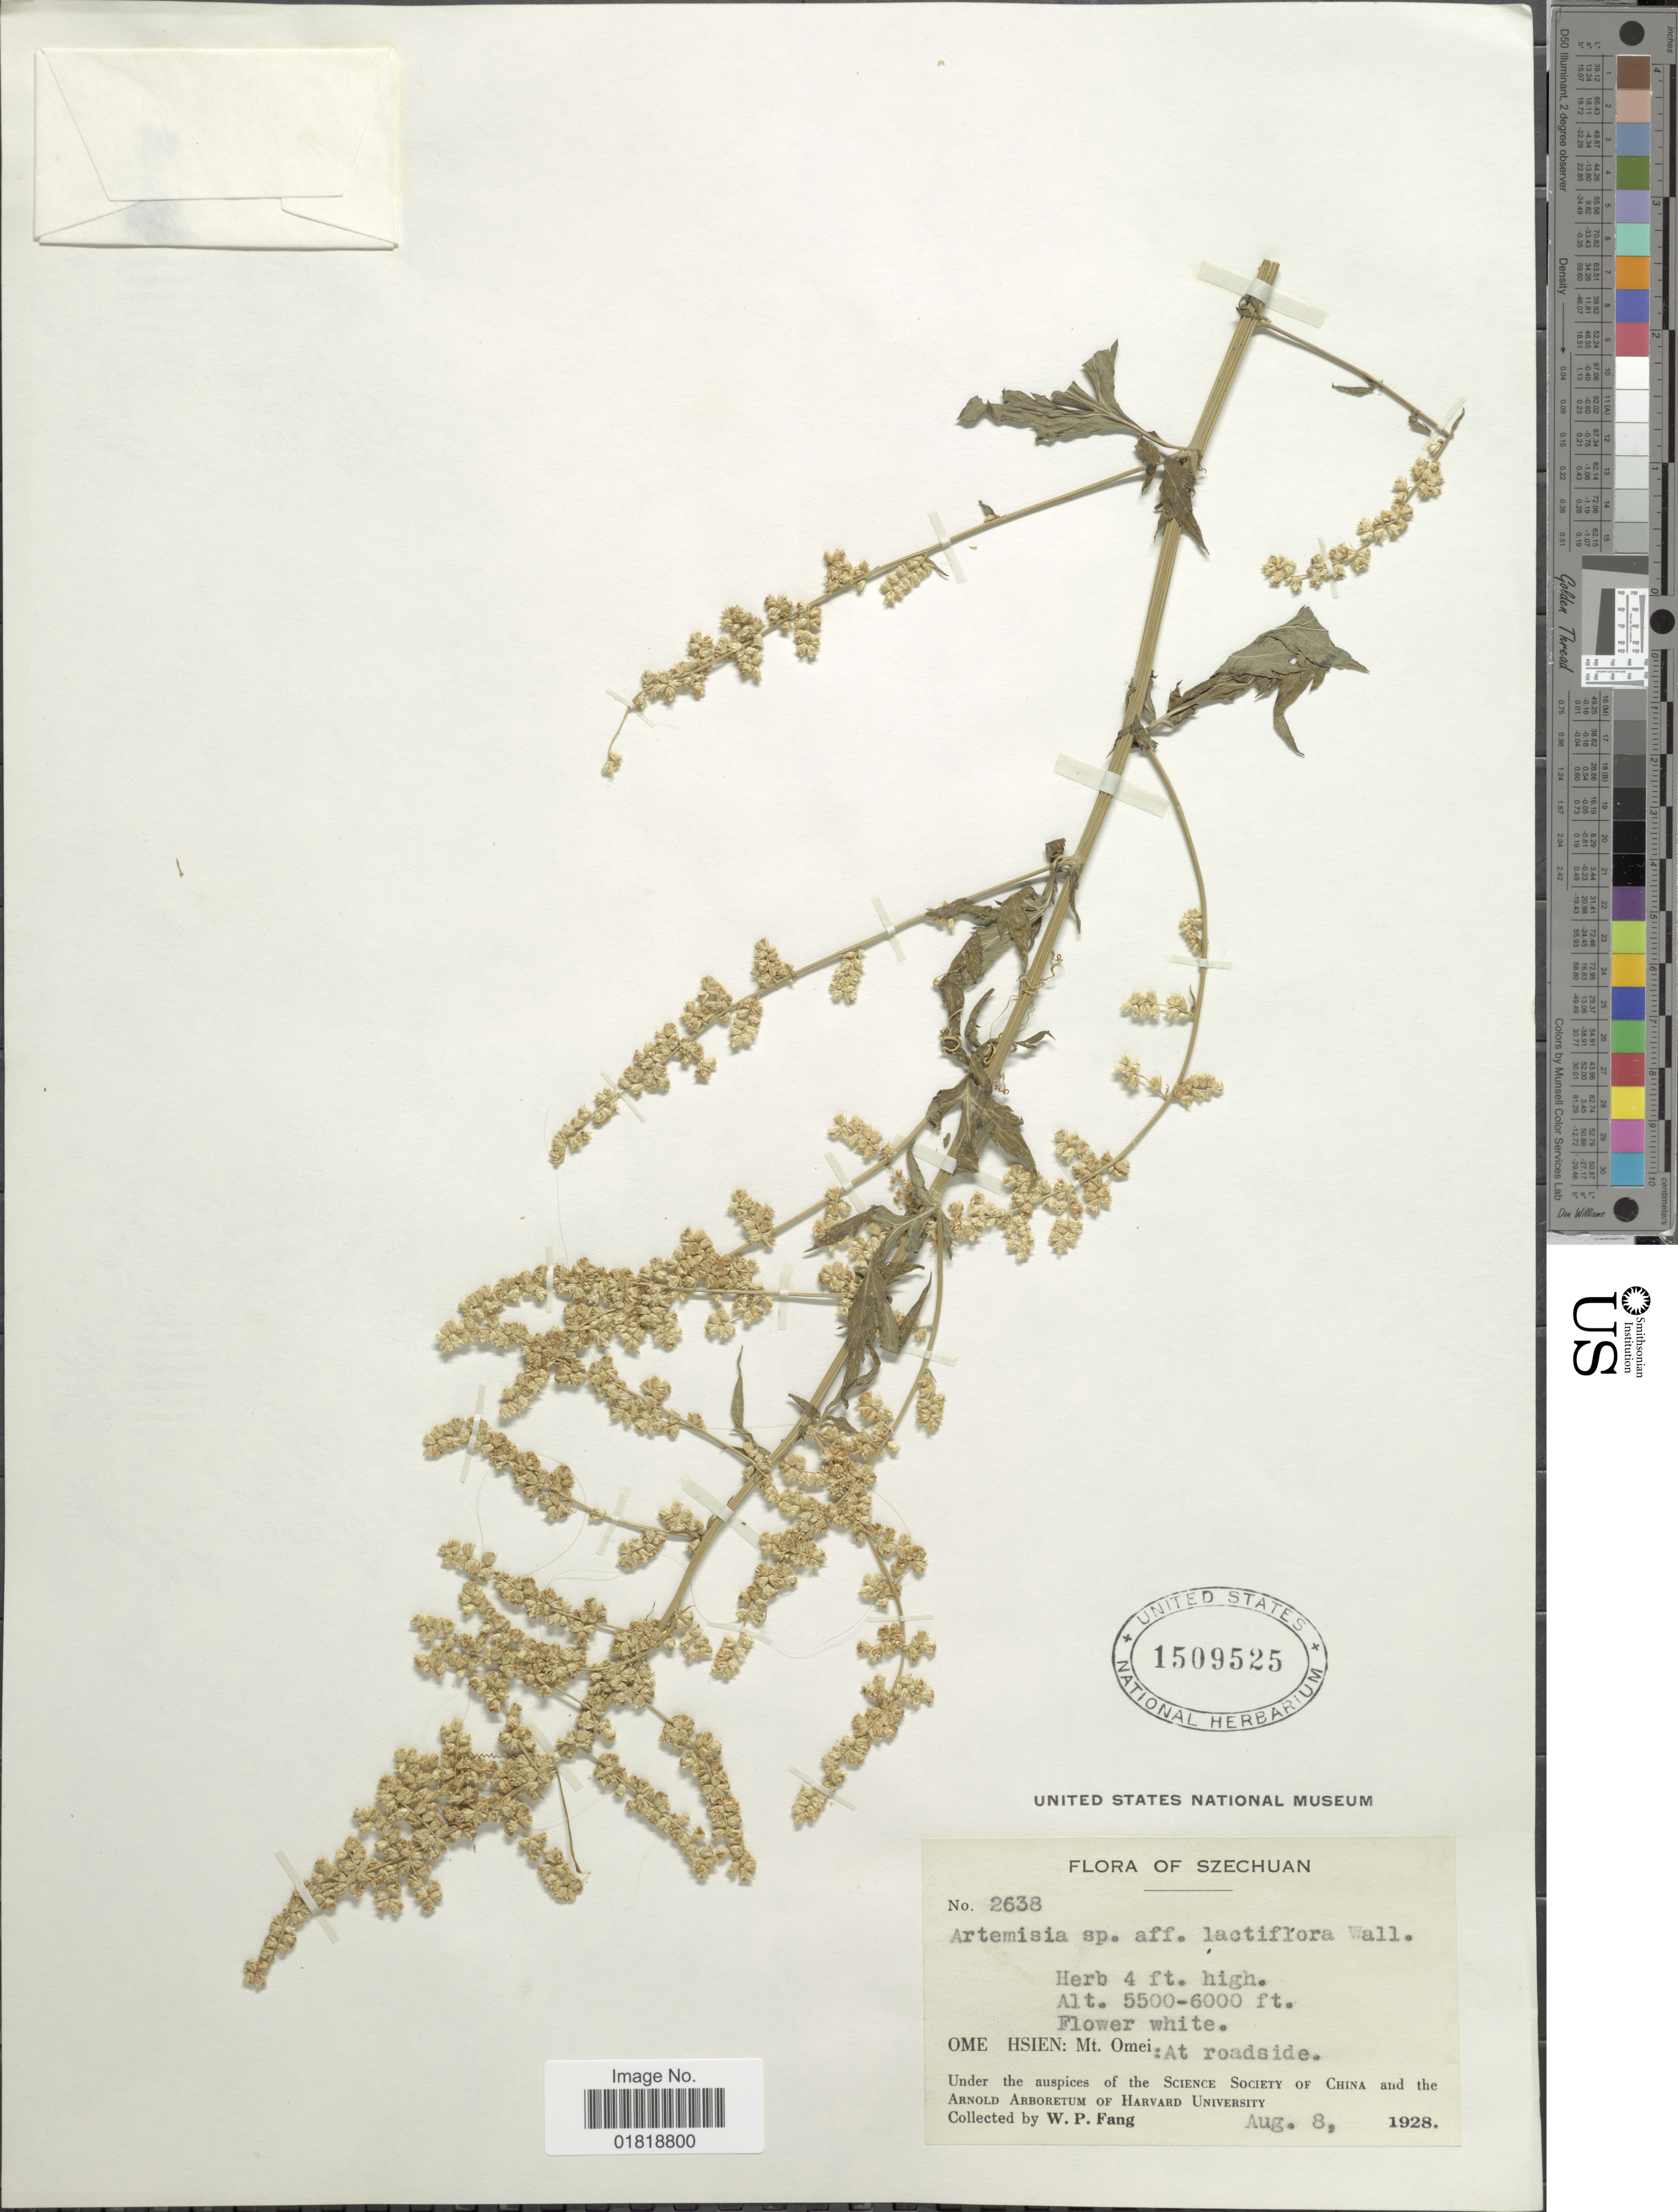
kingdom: Plantae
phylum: Tracheophyta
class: Magnoliopsida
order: Asterales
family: Asteraceae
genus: Artemisia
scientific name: Artemisia lactiflora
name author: Wall. ex DC.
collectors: W. P. Fang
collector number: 2638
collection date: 1928-08-08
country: China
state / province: Sichuan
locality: Szechuan, Ome Hsien: Mt. Omei: at roadside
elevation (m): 1676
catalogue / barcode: US 1509525